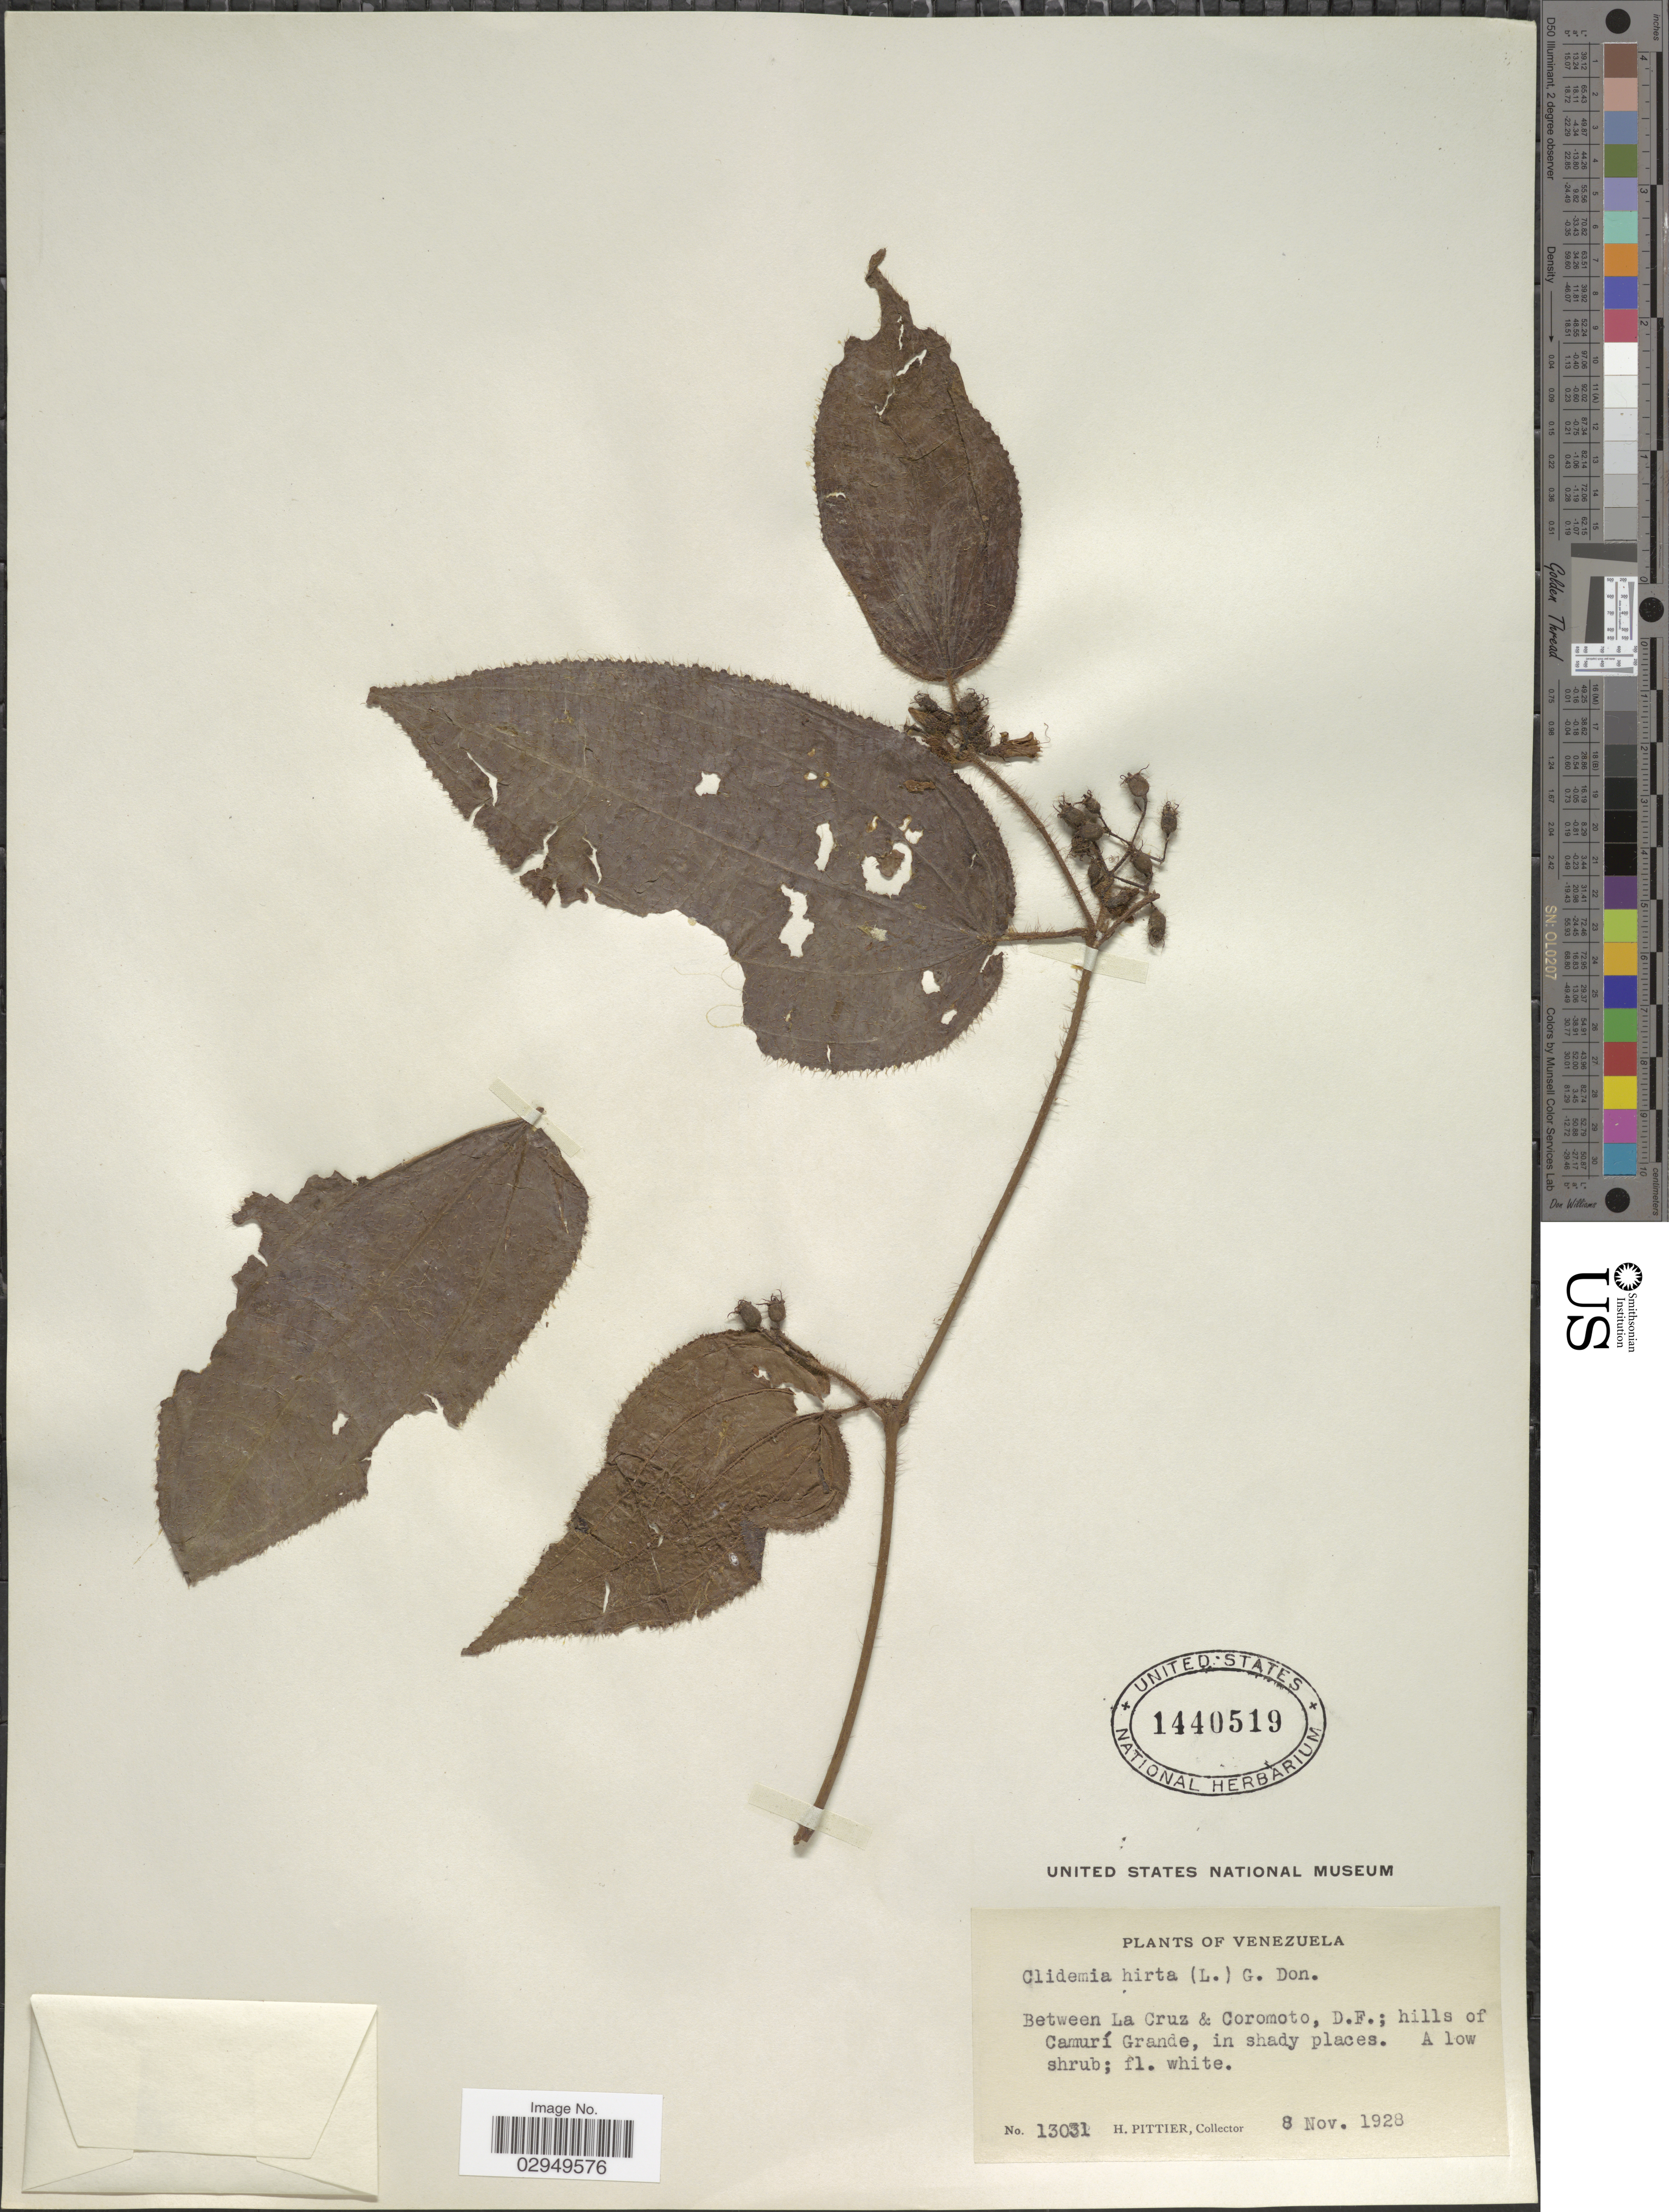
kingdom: Plantae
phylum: Tracheophyta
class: Magnoliopsida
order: Myrtales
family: Melastomataceae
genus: Clidemia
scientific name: Clidemia hirta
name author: (L.) D. Don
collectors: H. F. Pittier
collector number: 13031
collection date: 1928-11-08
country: Venezuela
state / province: Distrito Federal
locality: Between La Cruz & Coromoto, D. F.; hills of Camurí Grande.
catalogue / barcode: US 1440519